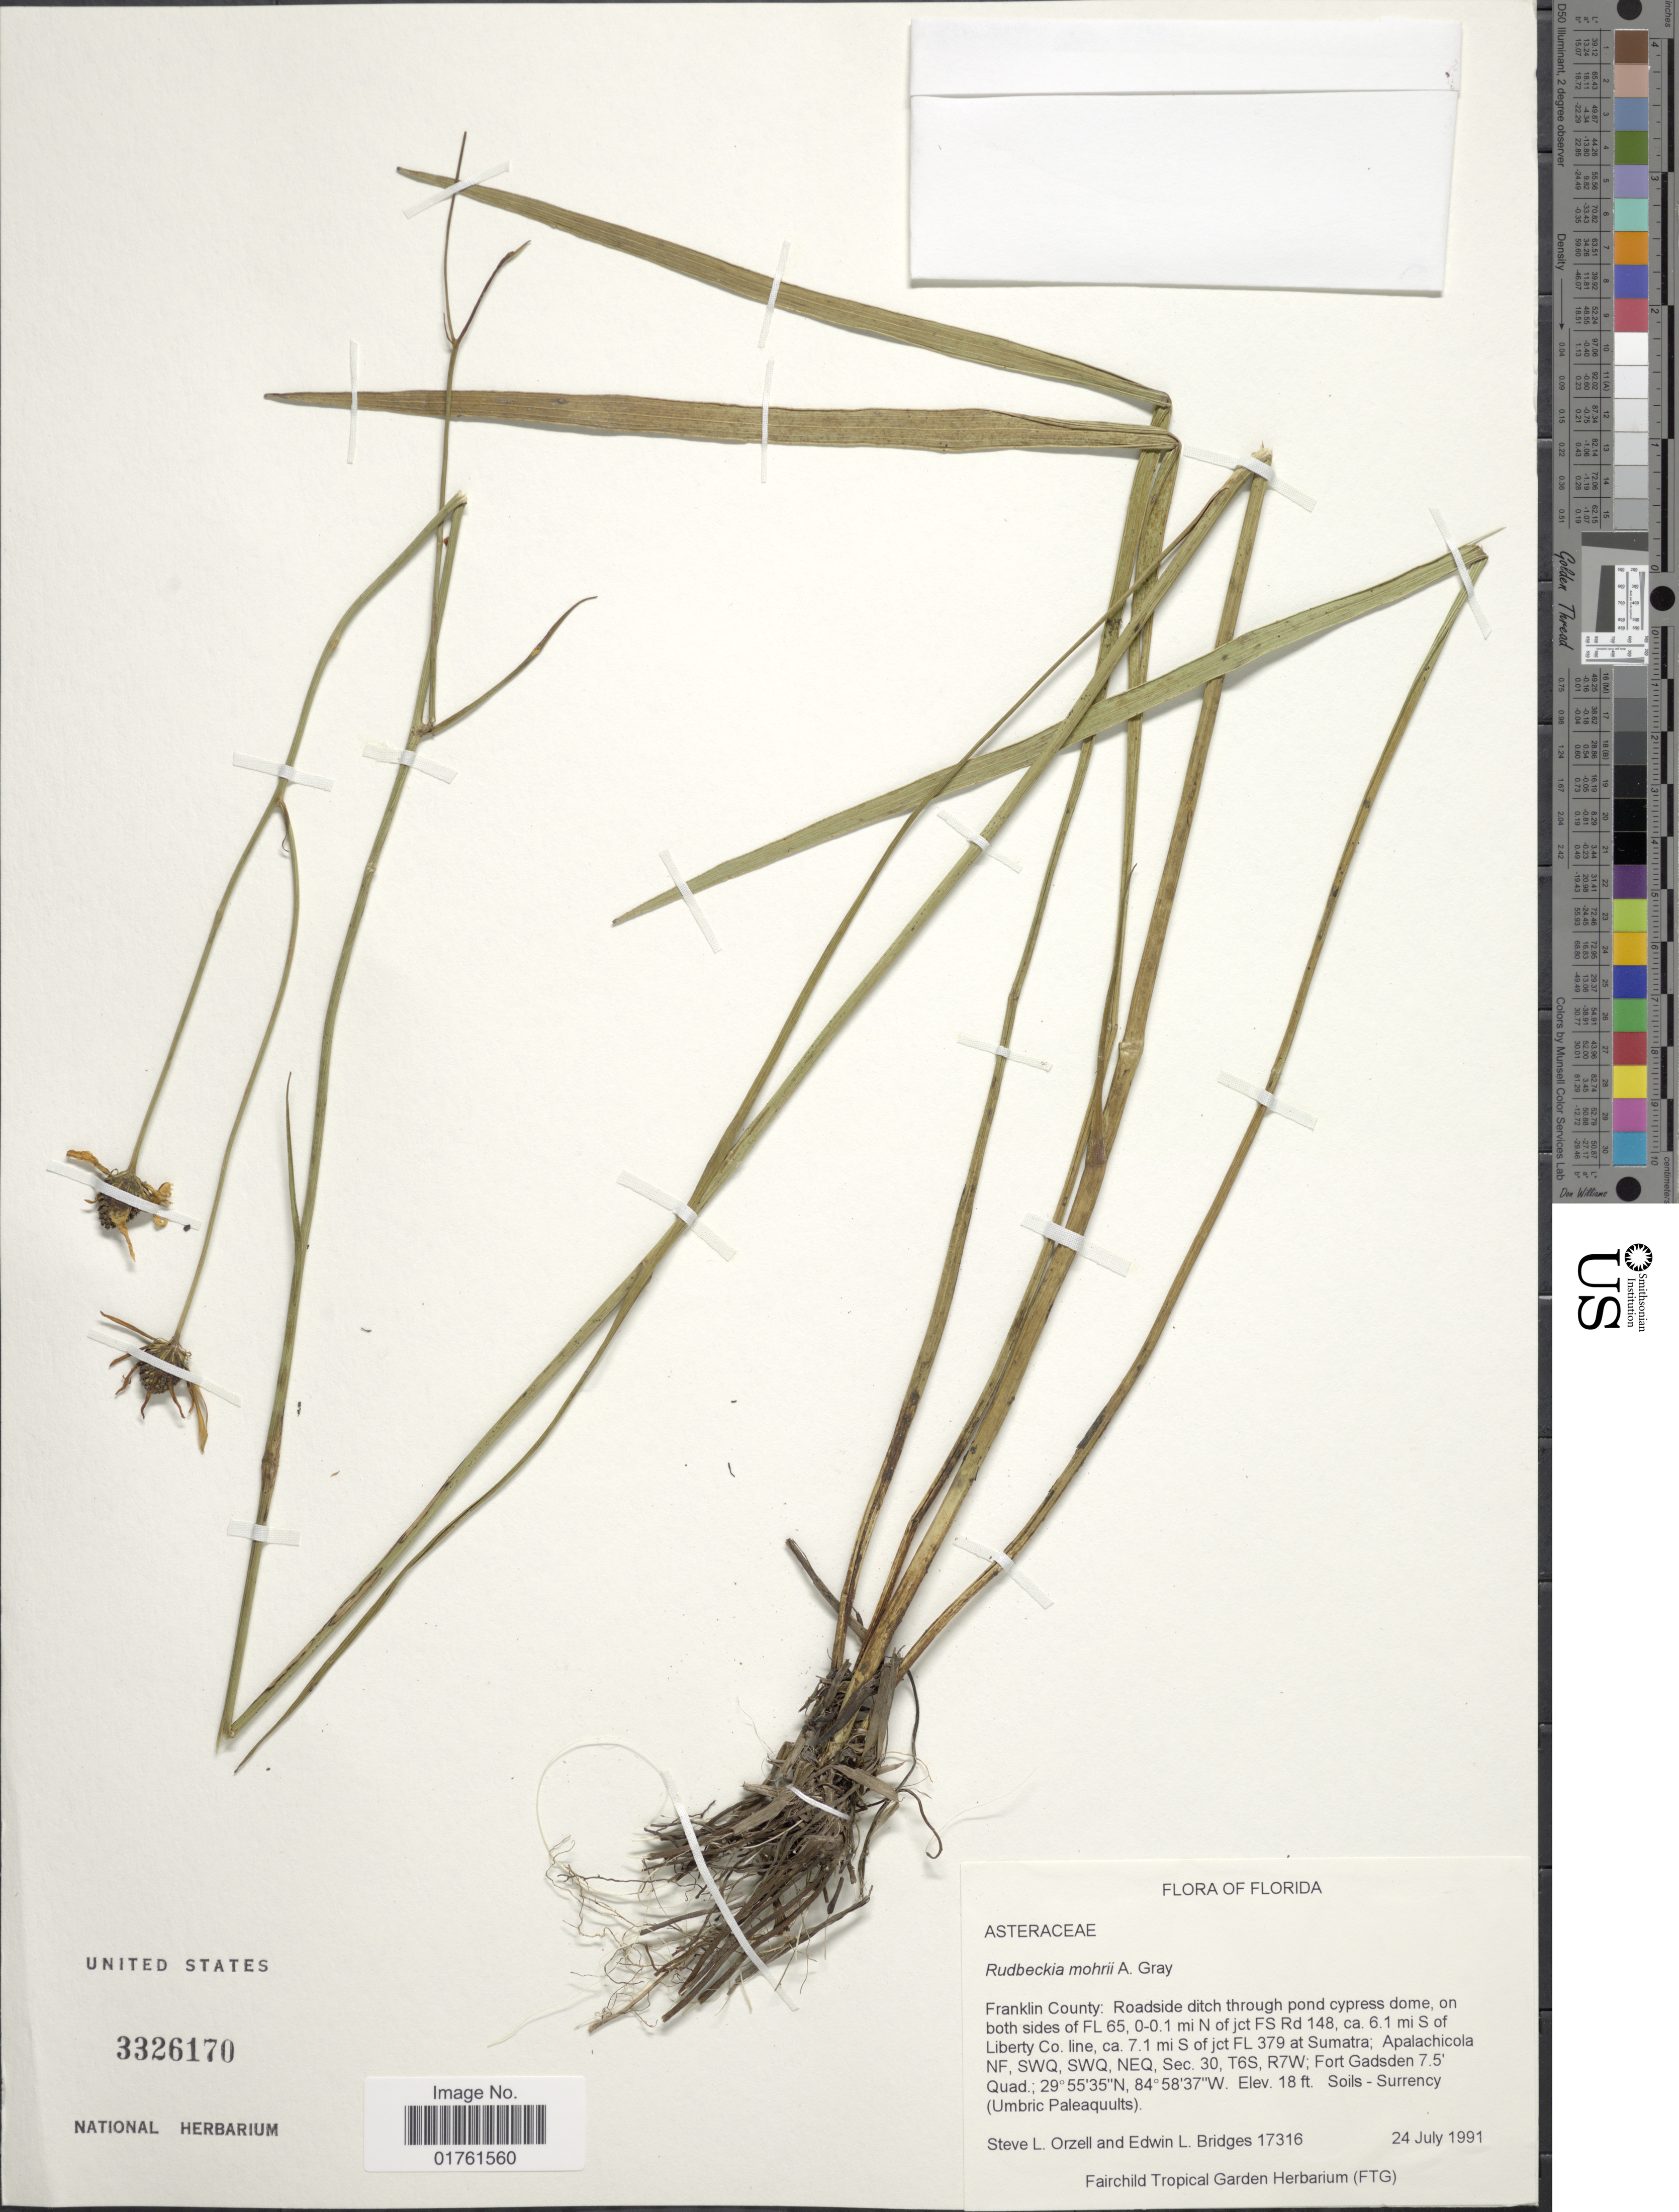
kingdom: Plantae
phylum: Tracheophyta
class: Magnoliopsida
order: Asterales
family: Asteraceae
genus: Rudbeckia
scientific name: Rudbeckia mohri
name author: A. Gray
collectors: S. Orzell & E. Bridges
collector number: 17316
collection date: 1991-07-24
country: United States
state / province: Florida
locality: Franklin County: Roadside ditch through pond cypress dome, on both sides of Fl 65 0-0.1 mi N of jct FS Rd 148, ca 6.1 mi S of Liberty Co. line, ca 7.1 mi S of jct FL 379 at Sumatra; Apalachicola NF, SWQ, SWQ, NEQ, Sec. 30, T6S, R7W; Fort Gadsden 7.5' Quad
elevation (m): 5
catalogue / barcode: US 3326170